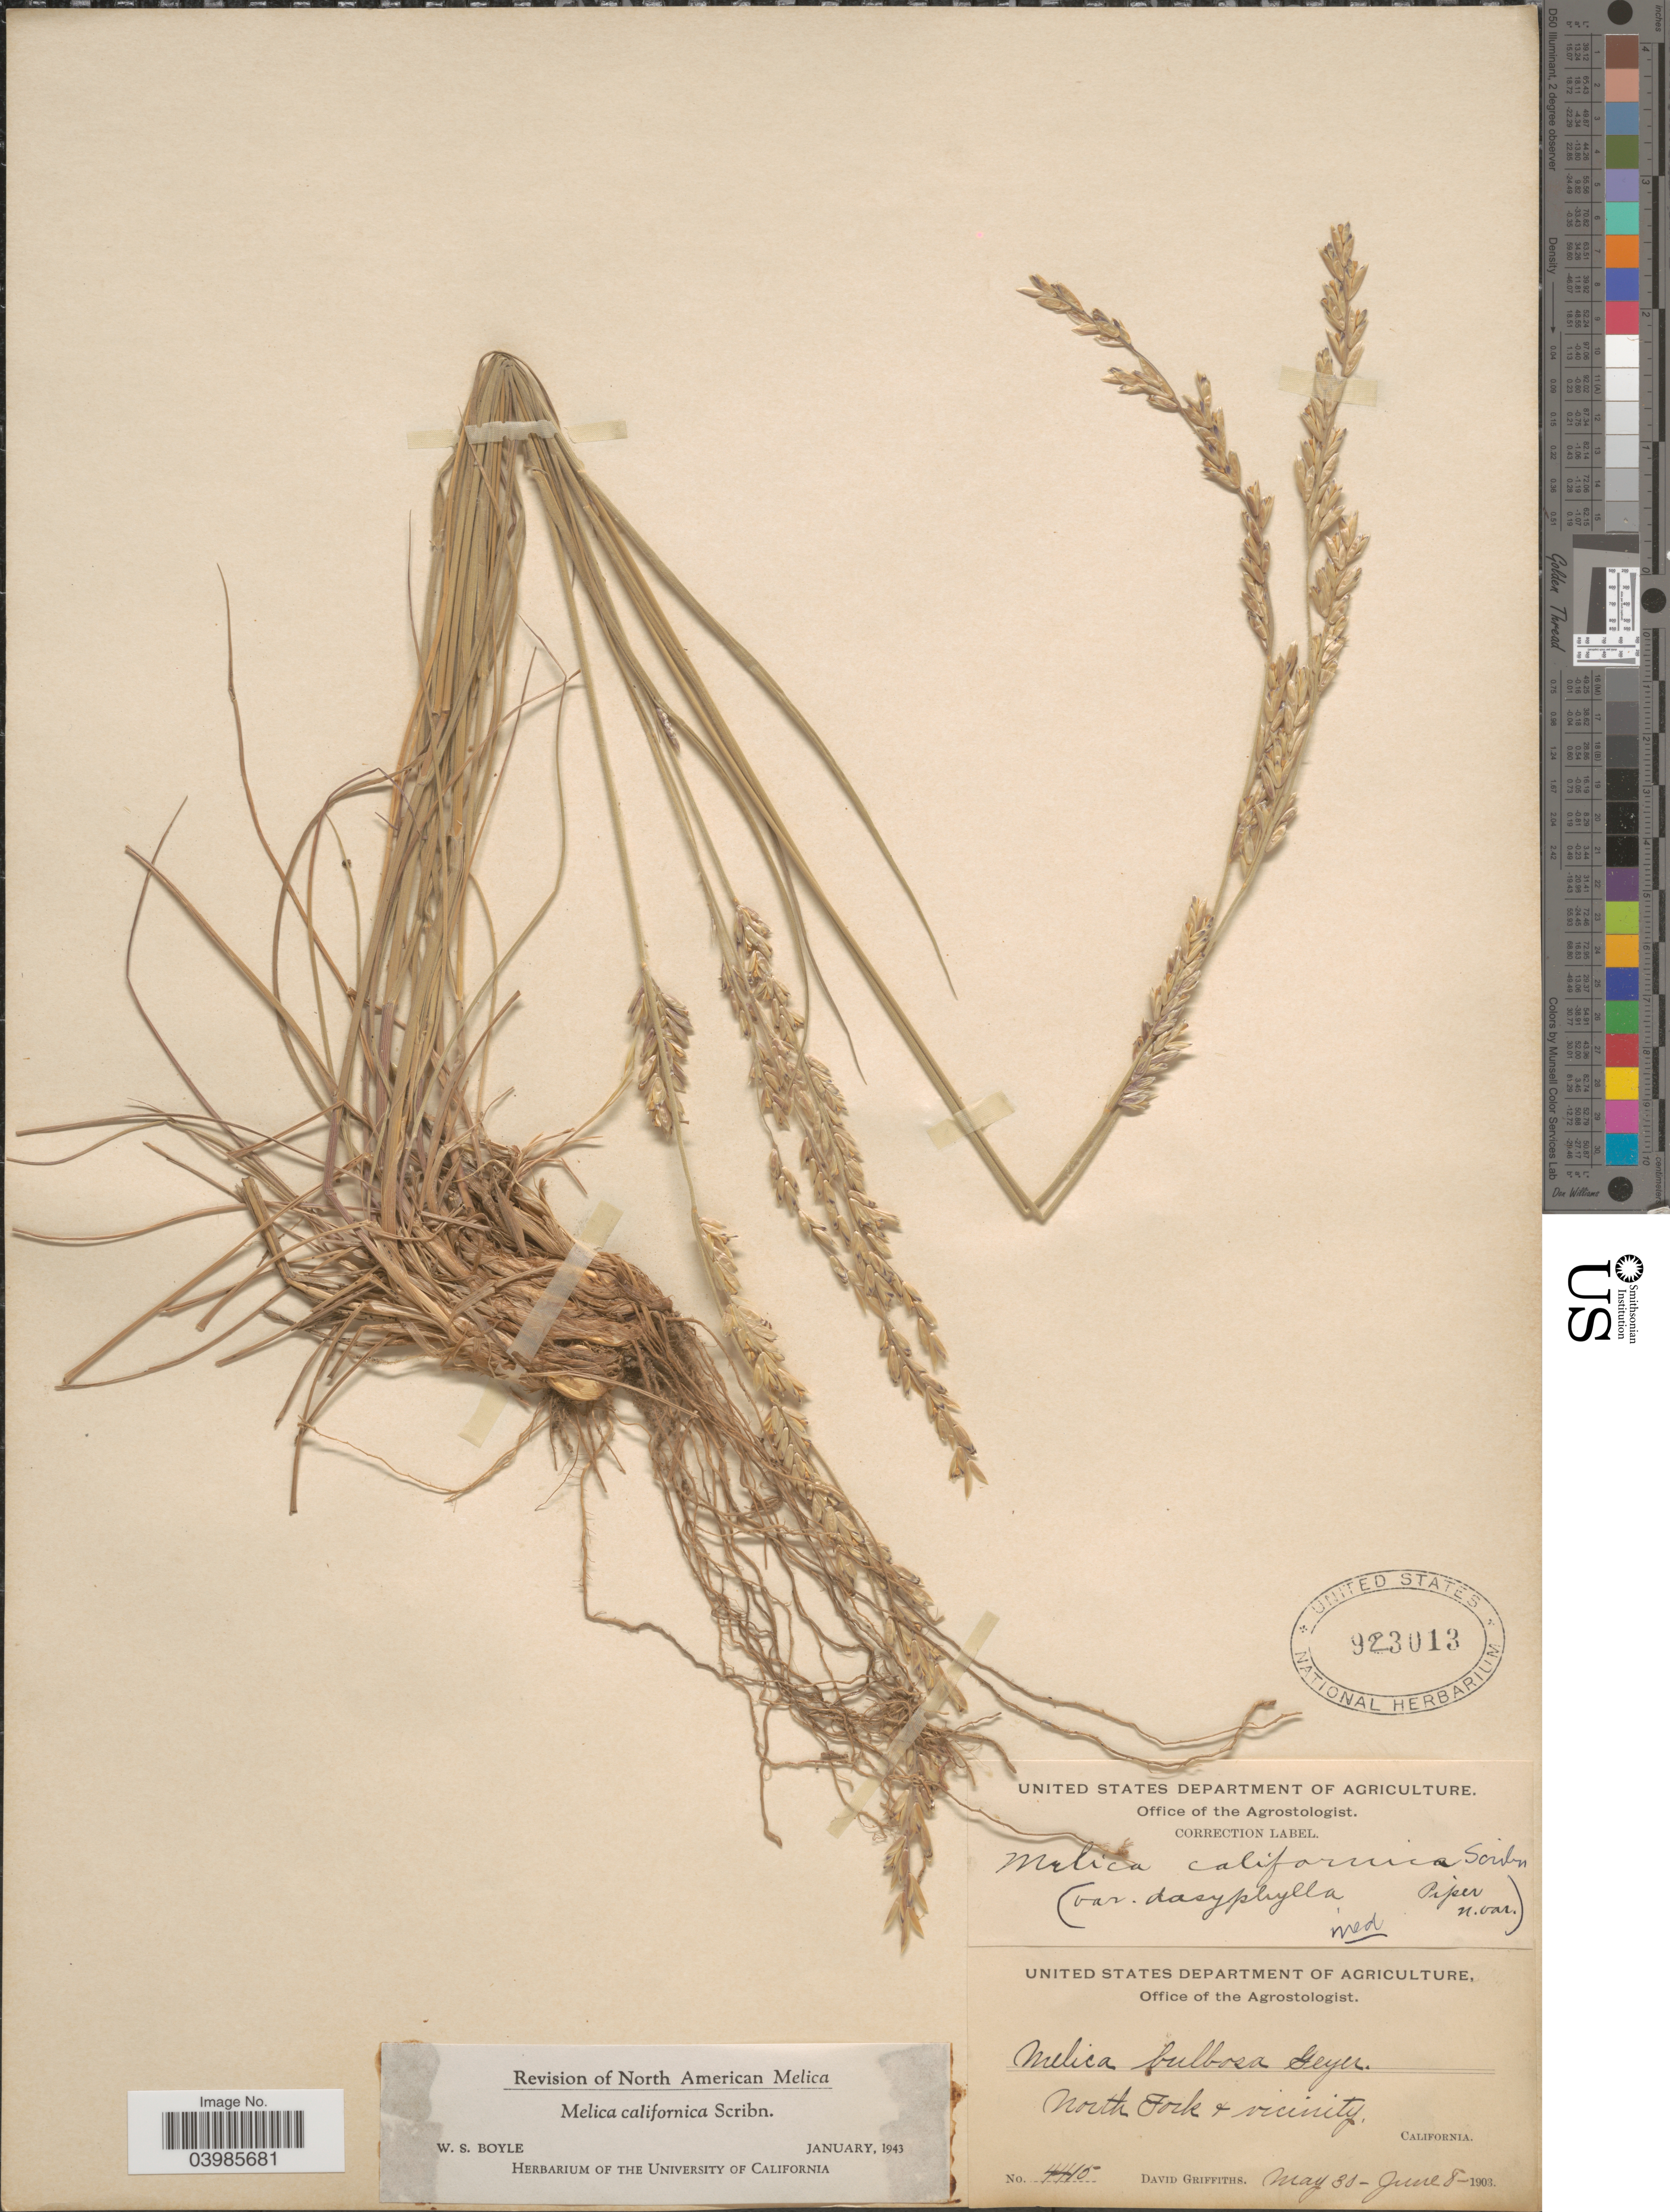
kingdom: Plantae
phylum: Tracheophyta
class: Liliopsida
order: Poales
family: Poaceae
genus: Melica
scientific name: Melica californica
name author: Scribn.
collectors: D. Griffiths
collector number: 4415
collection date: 1903-05-30/1903-06-08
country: United States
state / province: California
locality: North Fork & vicinity.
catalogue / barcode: US 923013